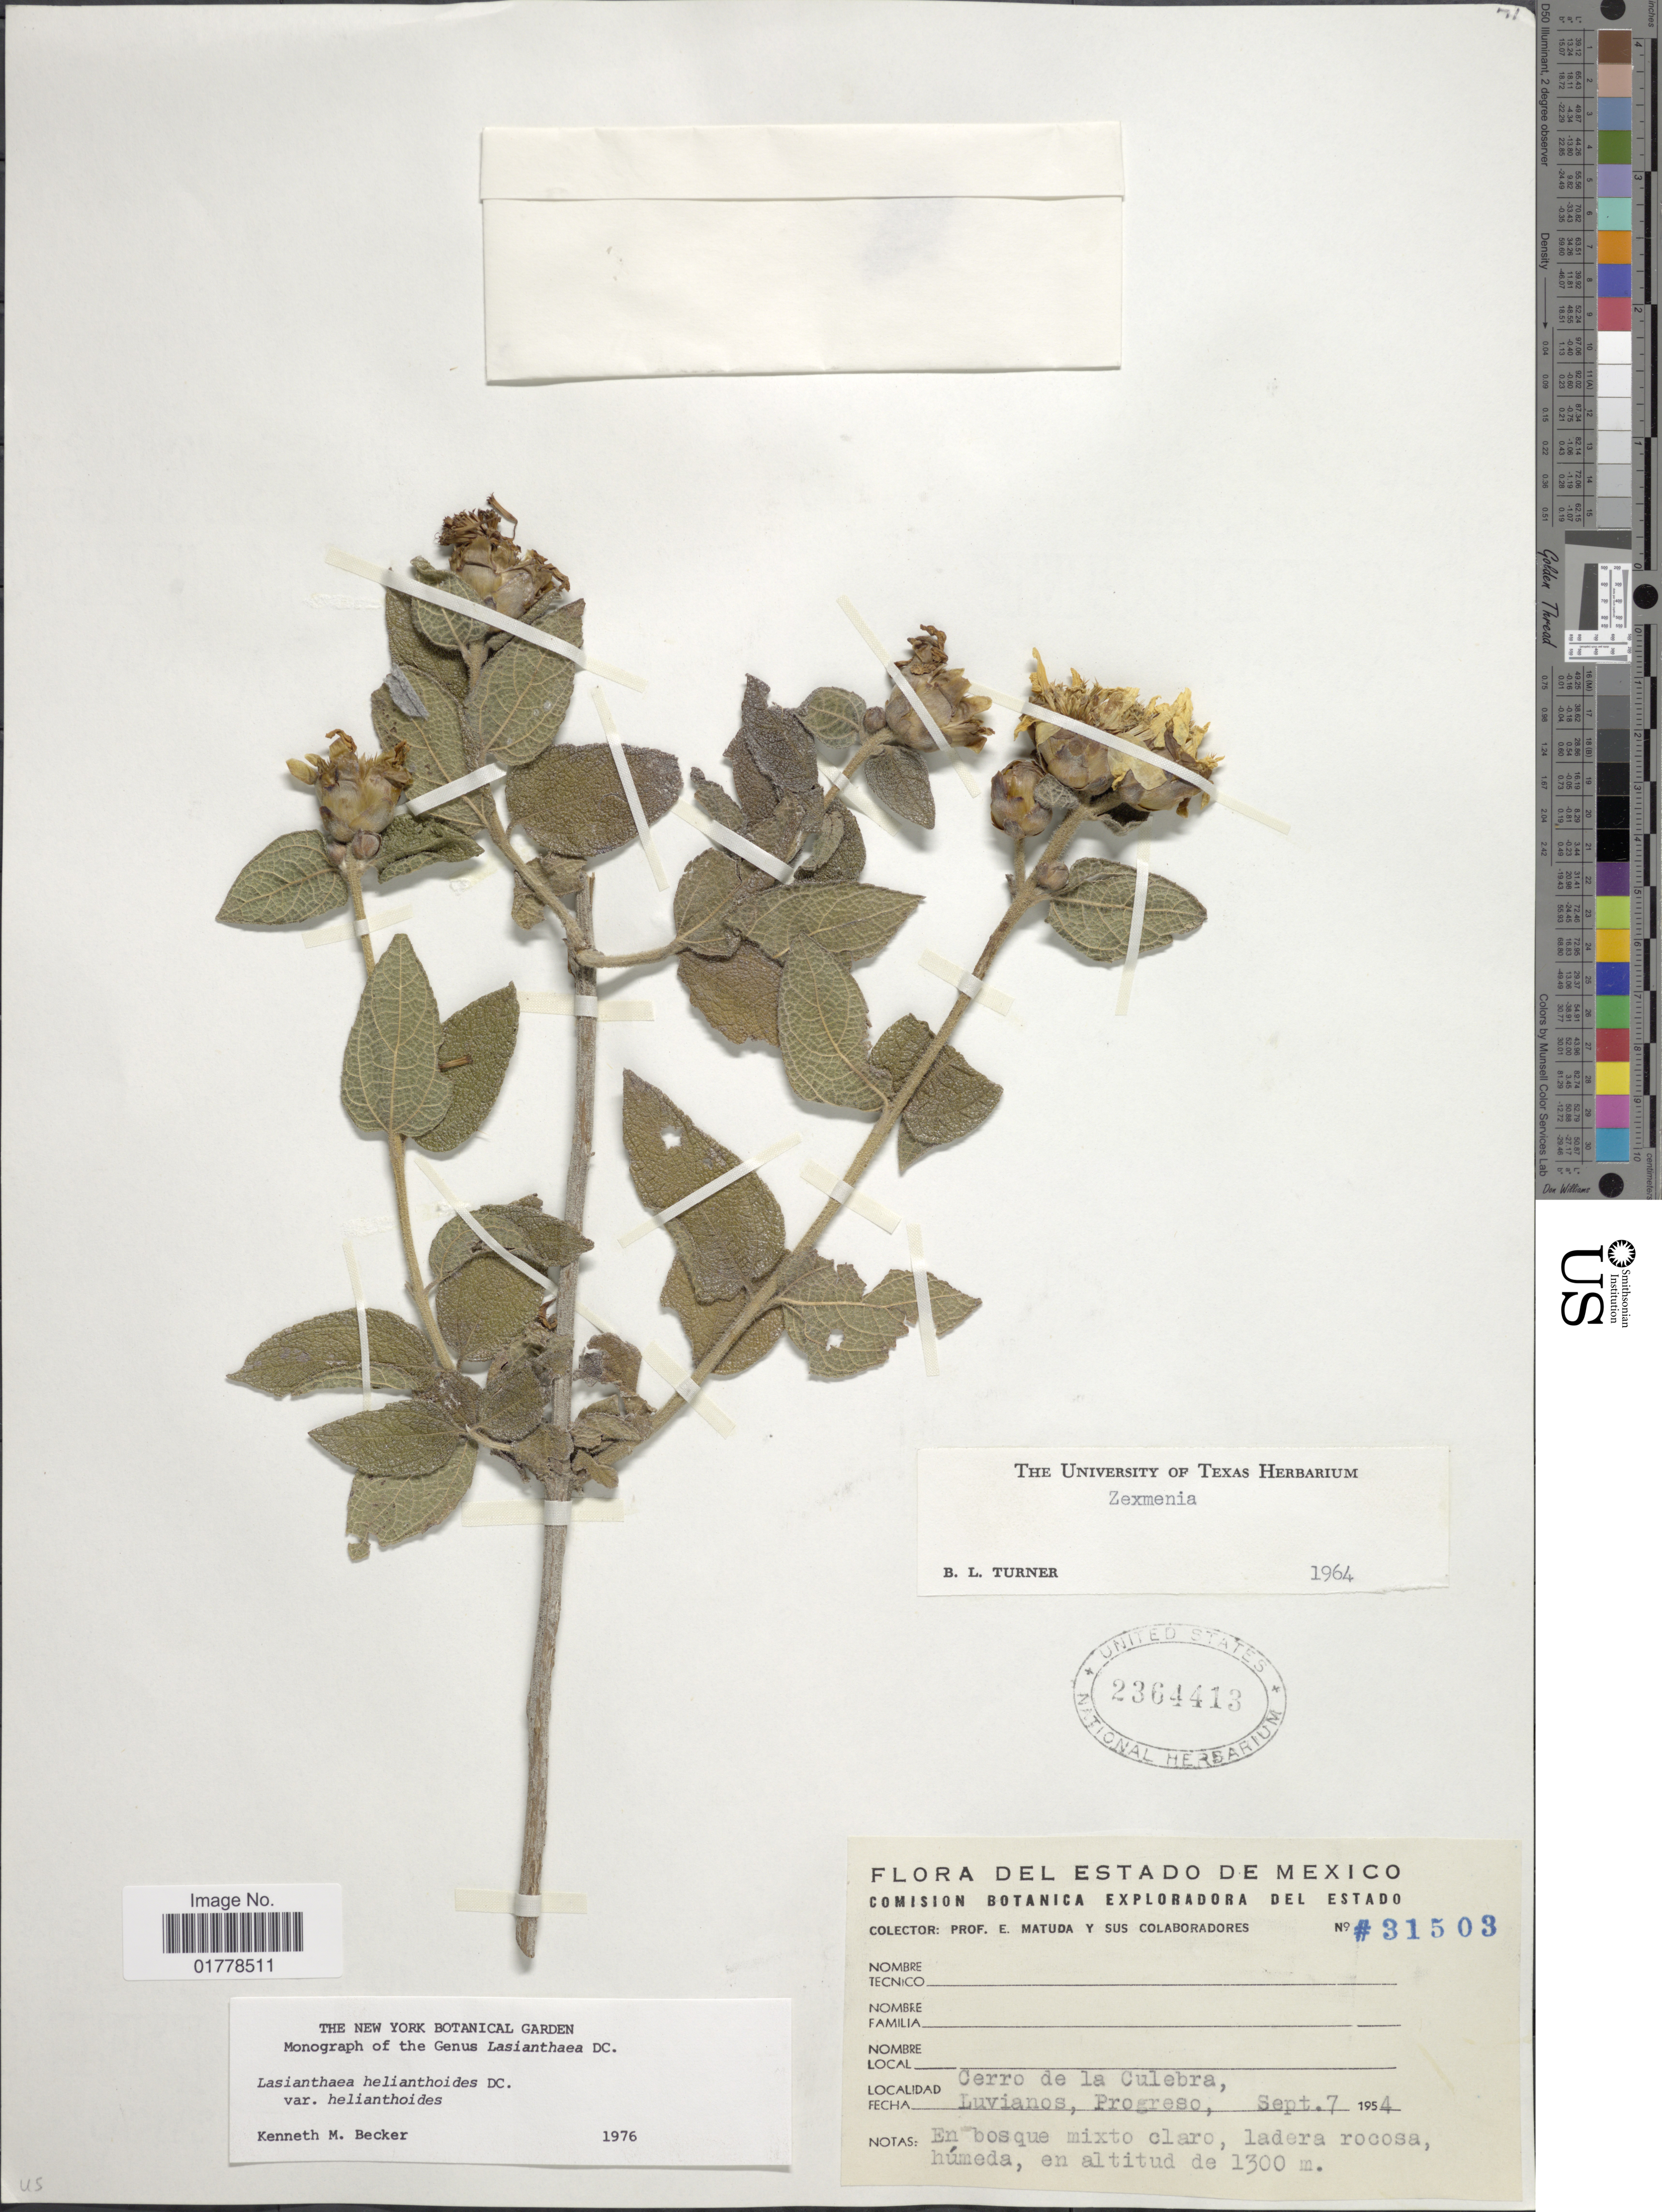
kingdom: Plantae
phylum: Tracheophyta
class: Magnoliopsida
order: Asterales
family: Asteraceae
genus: Lasianthaea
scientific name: Lasianthaea helianthoides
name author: Zucc. & DC.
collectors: E. Matuda & et al.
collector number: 31503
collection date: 1954-09-07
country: Mexico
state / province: México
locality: Estado de Mexico. Cerro de la Culebra, Luvianos, Progreso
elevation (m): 1300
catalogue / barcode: US 2364413